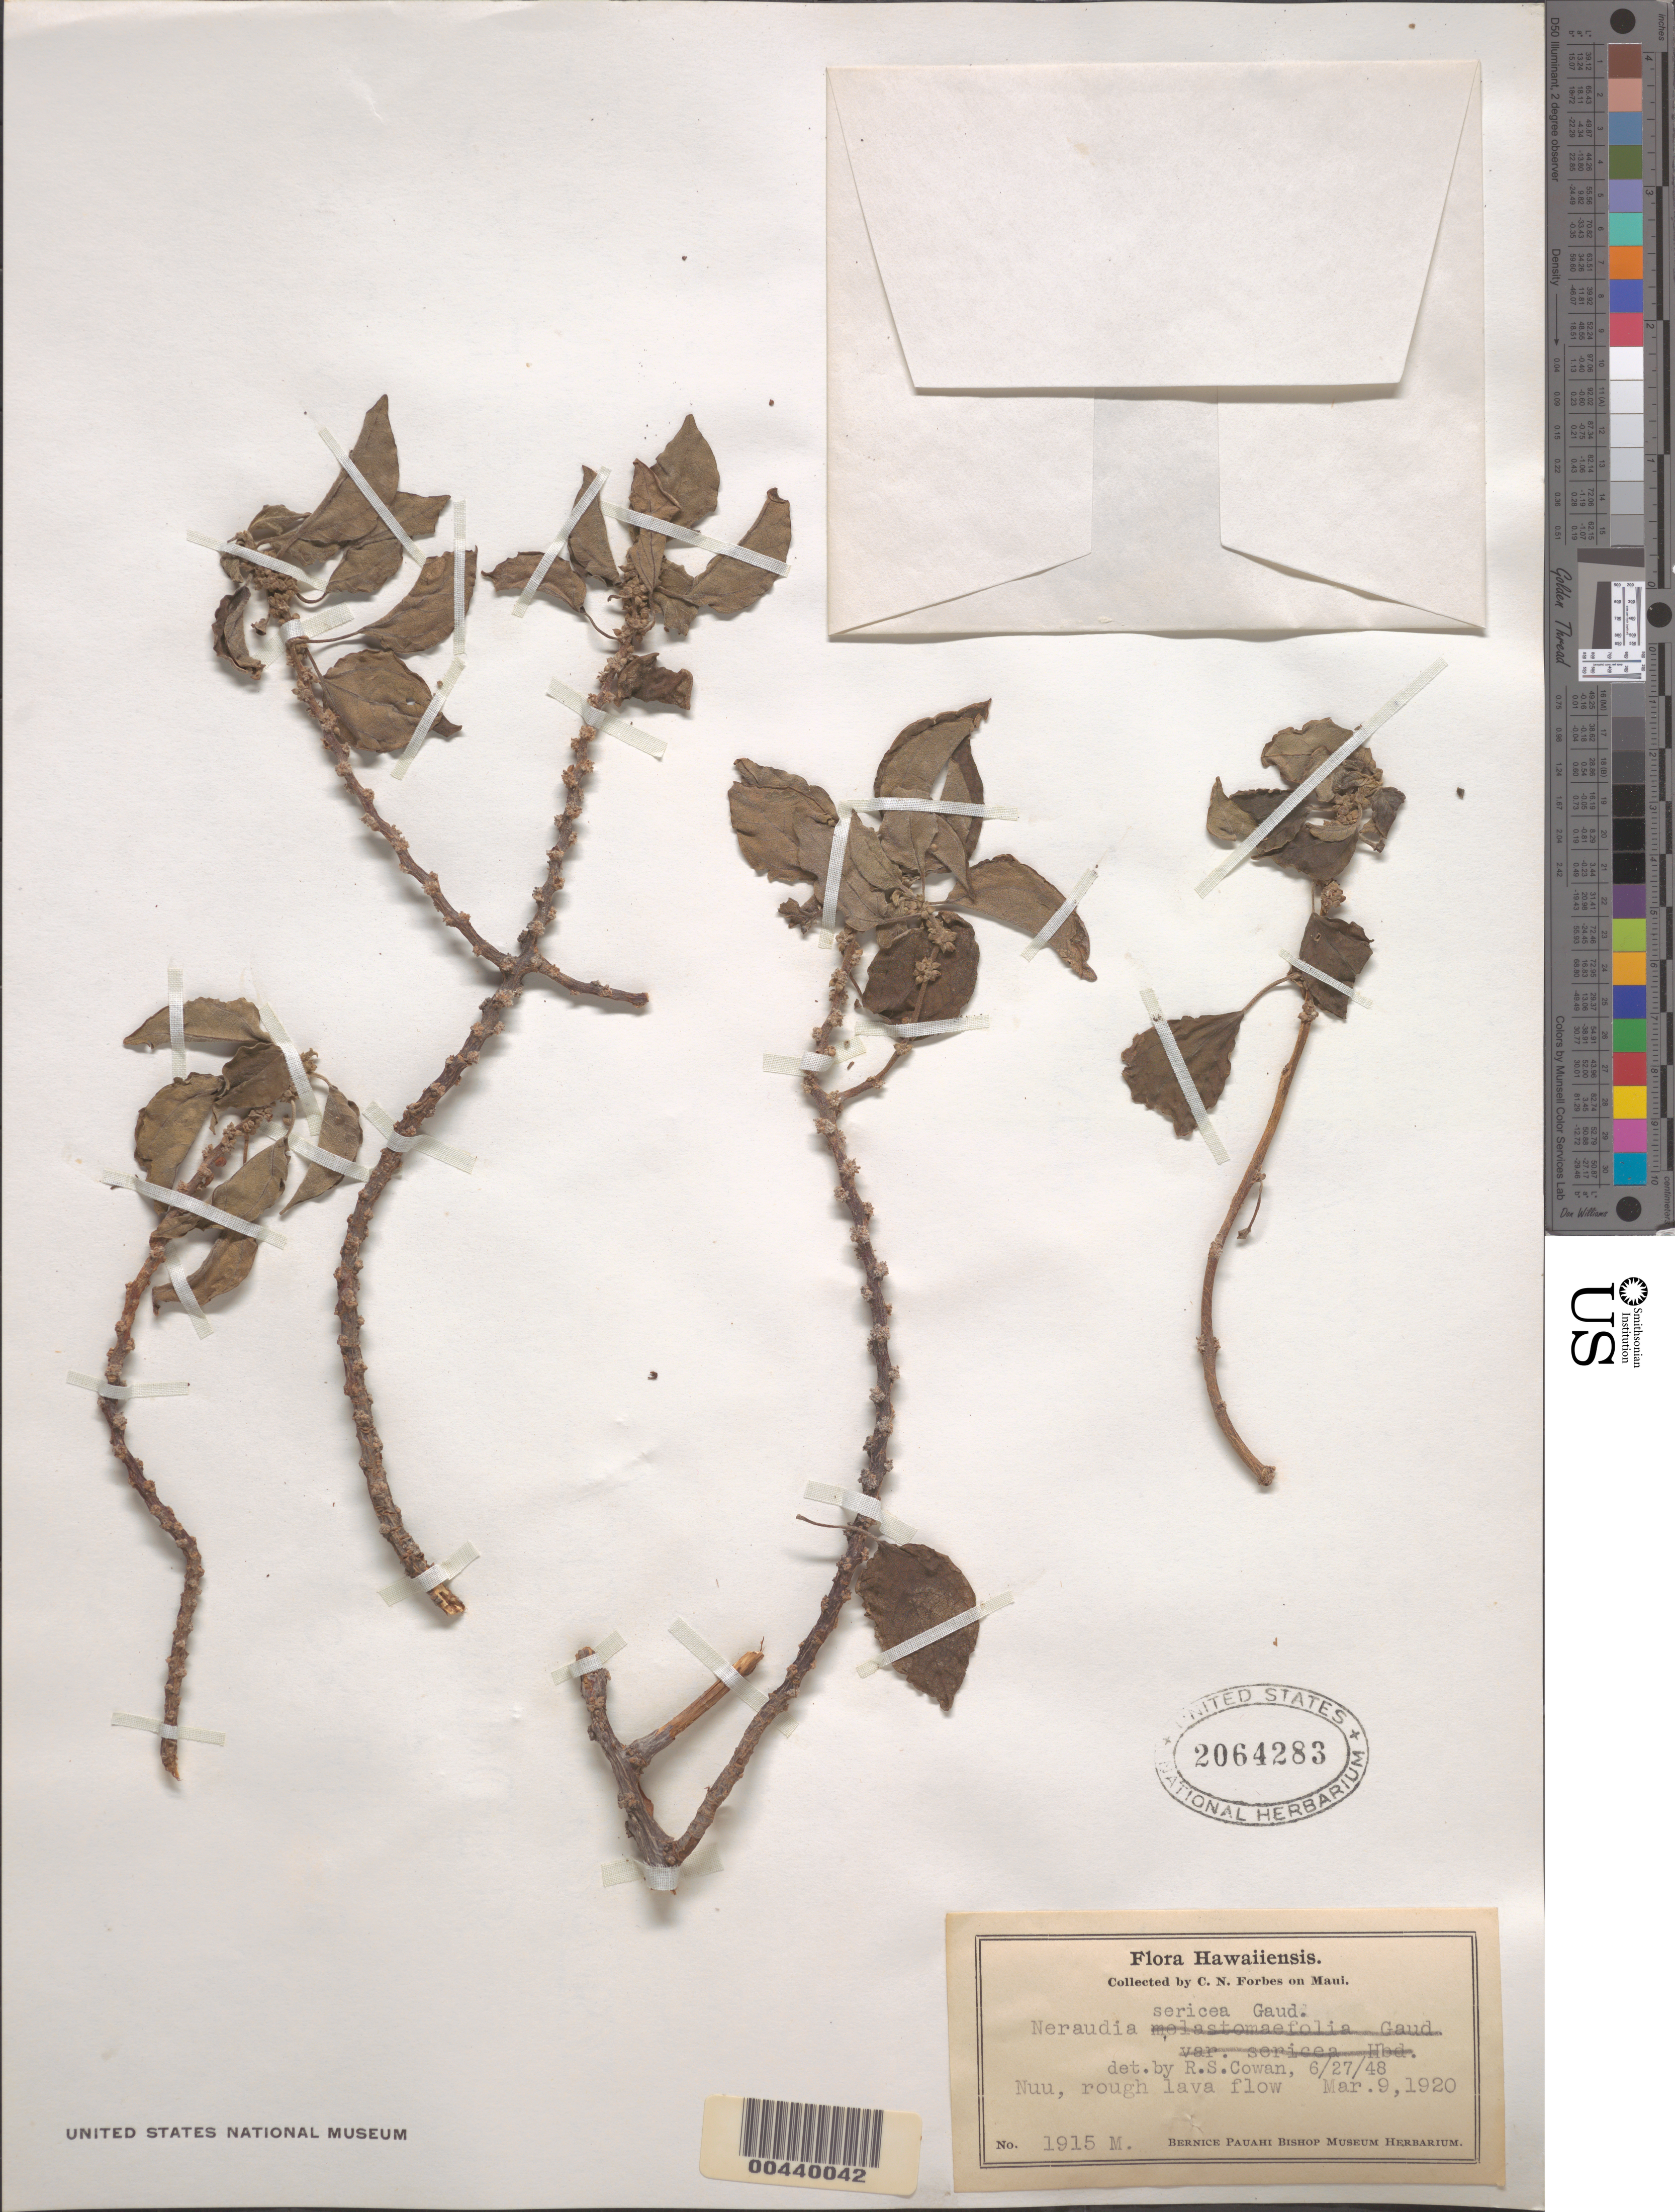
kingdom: Plantae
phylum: Tracheophyta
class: Magnoliopsida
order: Rosales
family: Urticaceae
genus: Neraudia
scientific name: Neraudia sericea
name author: Gaudich.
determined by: Cowan, R. S.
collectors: C. N. Forbes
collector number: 1915 M.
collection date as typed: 9 Mar 1920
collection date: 1920-03-09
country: United States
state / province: Hawaii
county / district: Maui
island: Maui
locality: Nuu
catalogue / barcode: US 2064283